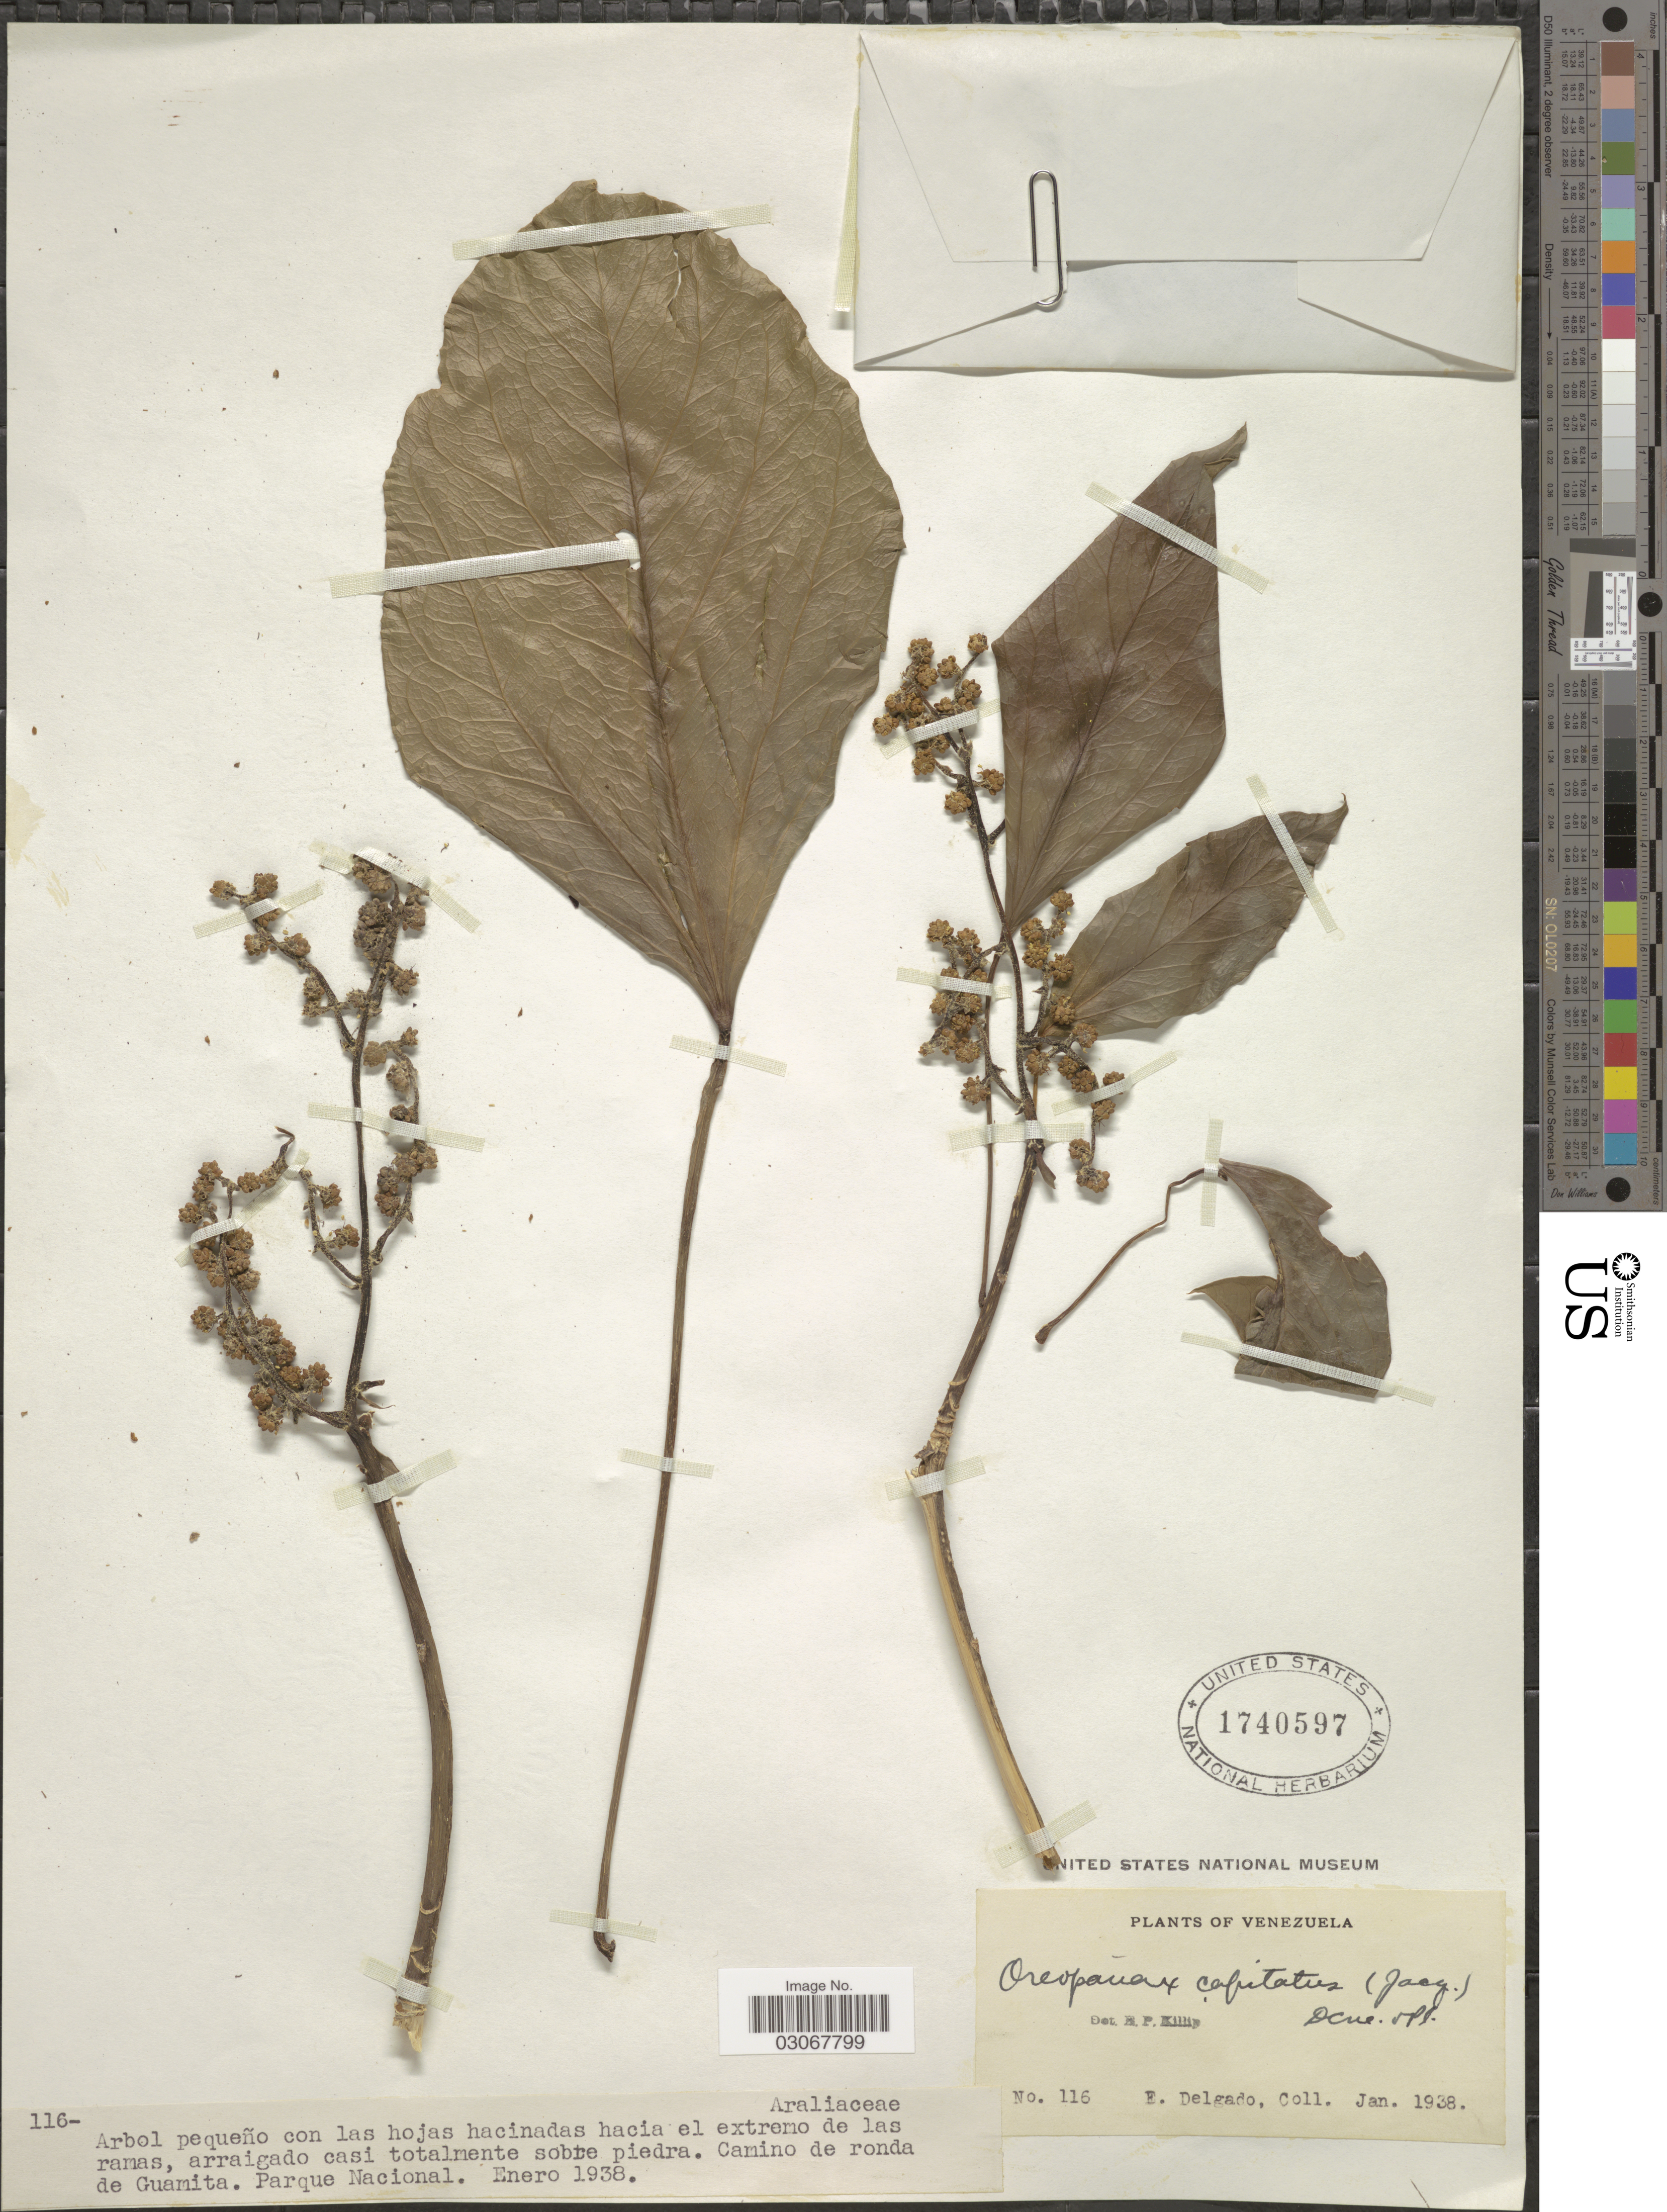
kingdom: Plantae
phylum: Tracheophyta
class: Magnoliopsida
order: Apiales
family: Araliaceae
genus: Oreopanax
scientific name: Oreopanax capitatus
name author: (Jacq.) Decne. & Planch.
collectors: E. Delgado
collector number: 116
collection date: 1938-01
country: Venezuela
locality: Camino de ronda de Guamita. Parque Nacional.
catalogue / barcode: US 1740597